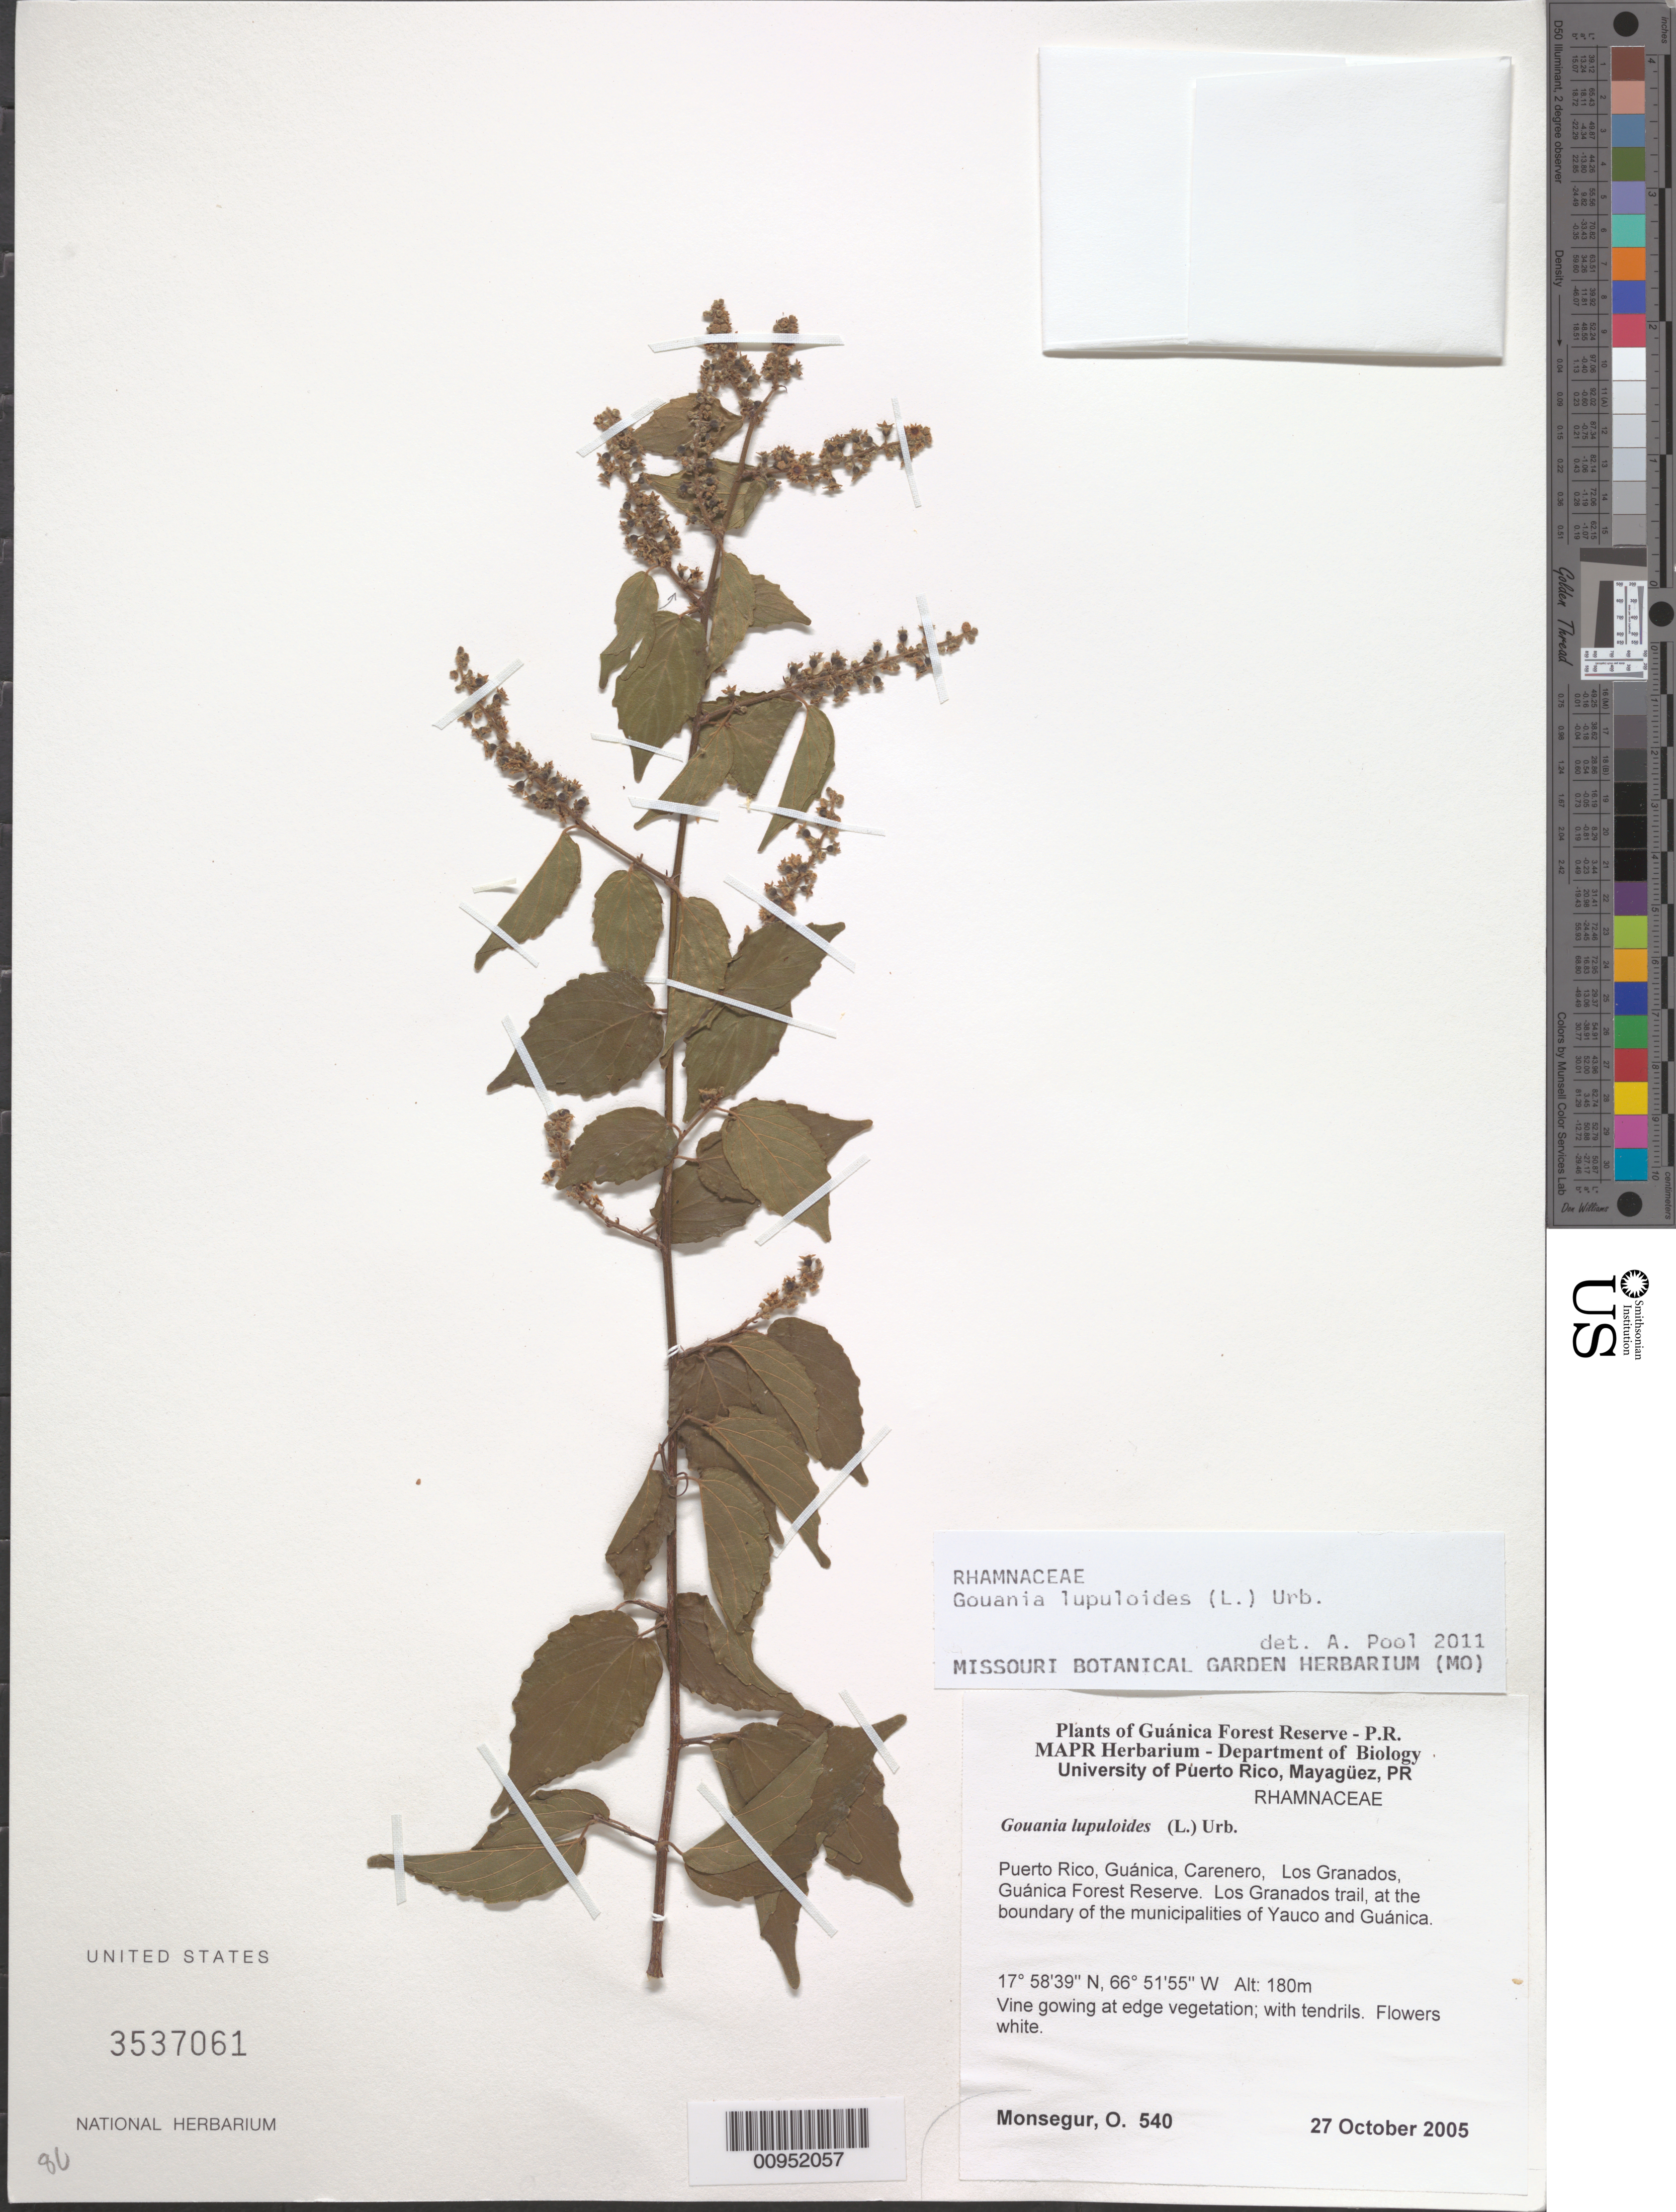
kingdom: Plantae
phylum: Tracheophyta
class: Magnoliopsida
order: Rosales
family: Rhamnaceae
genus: Gouania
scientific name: Gouania lupuloides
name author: (L.) Urb.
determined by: Pool, A., (MO), Missouri Botanical Garden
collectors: O. Monsegur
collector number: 540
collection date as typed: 27 Oct 2005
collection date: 2005-10-27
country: Puerto Rico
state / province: Guánica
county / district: Carenero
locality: Guánica Forest Reserve. Los Granados trail, at the boundary of the municipalities of Yauco and Guánica.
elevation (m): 180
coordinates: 17.58392, 66.5155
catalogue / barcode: US 3537061